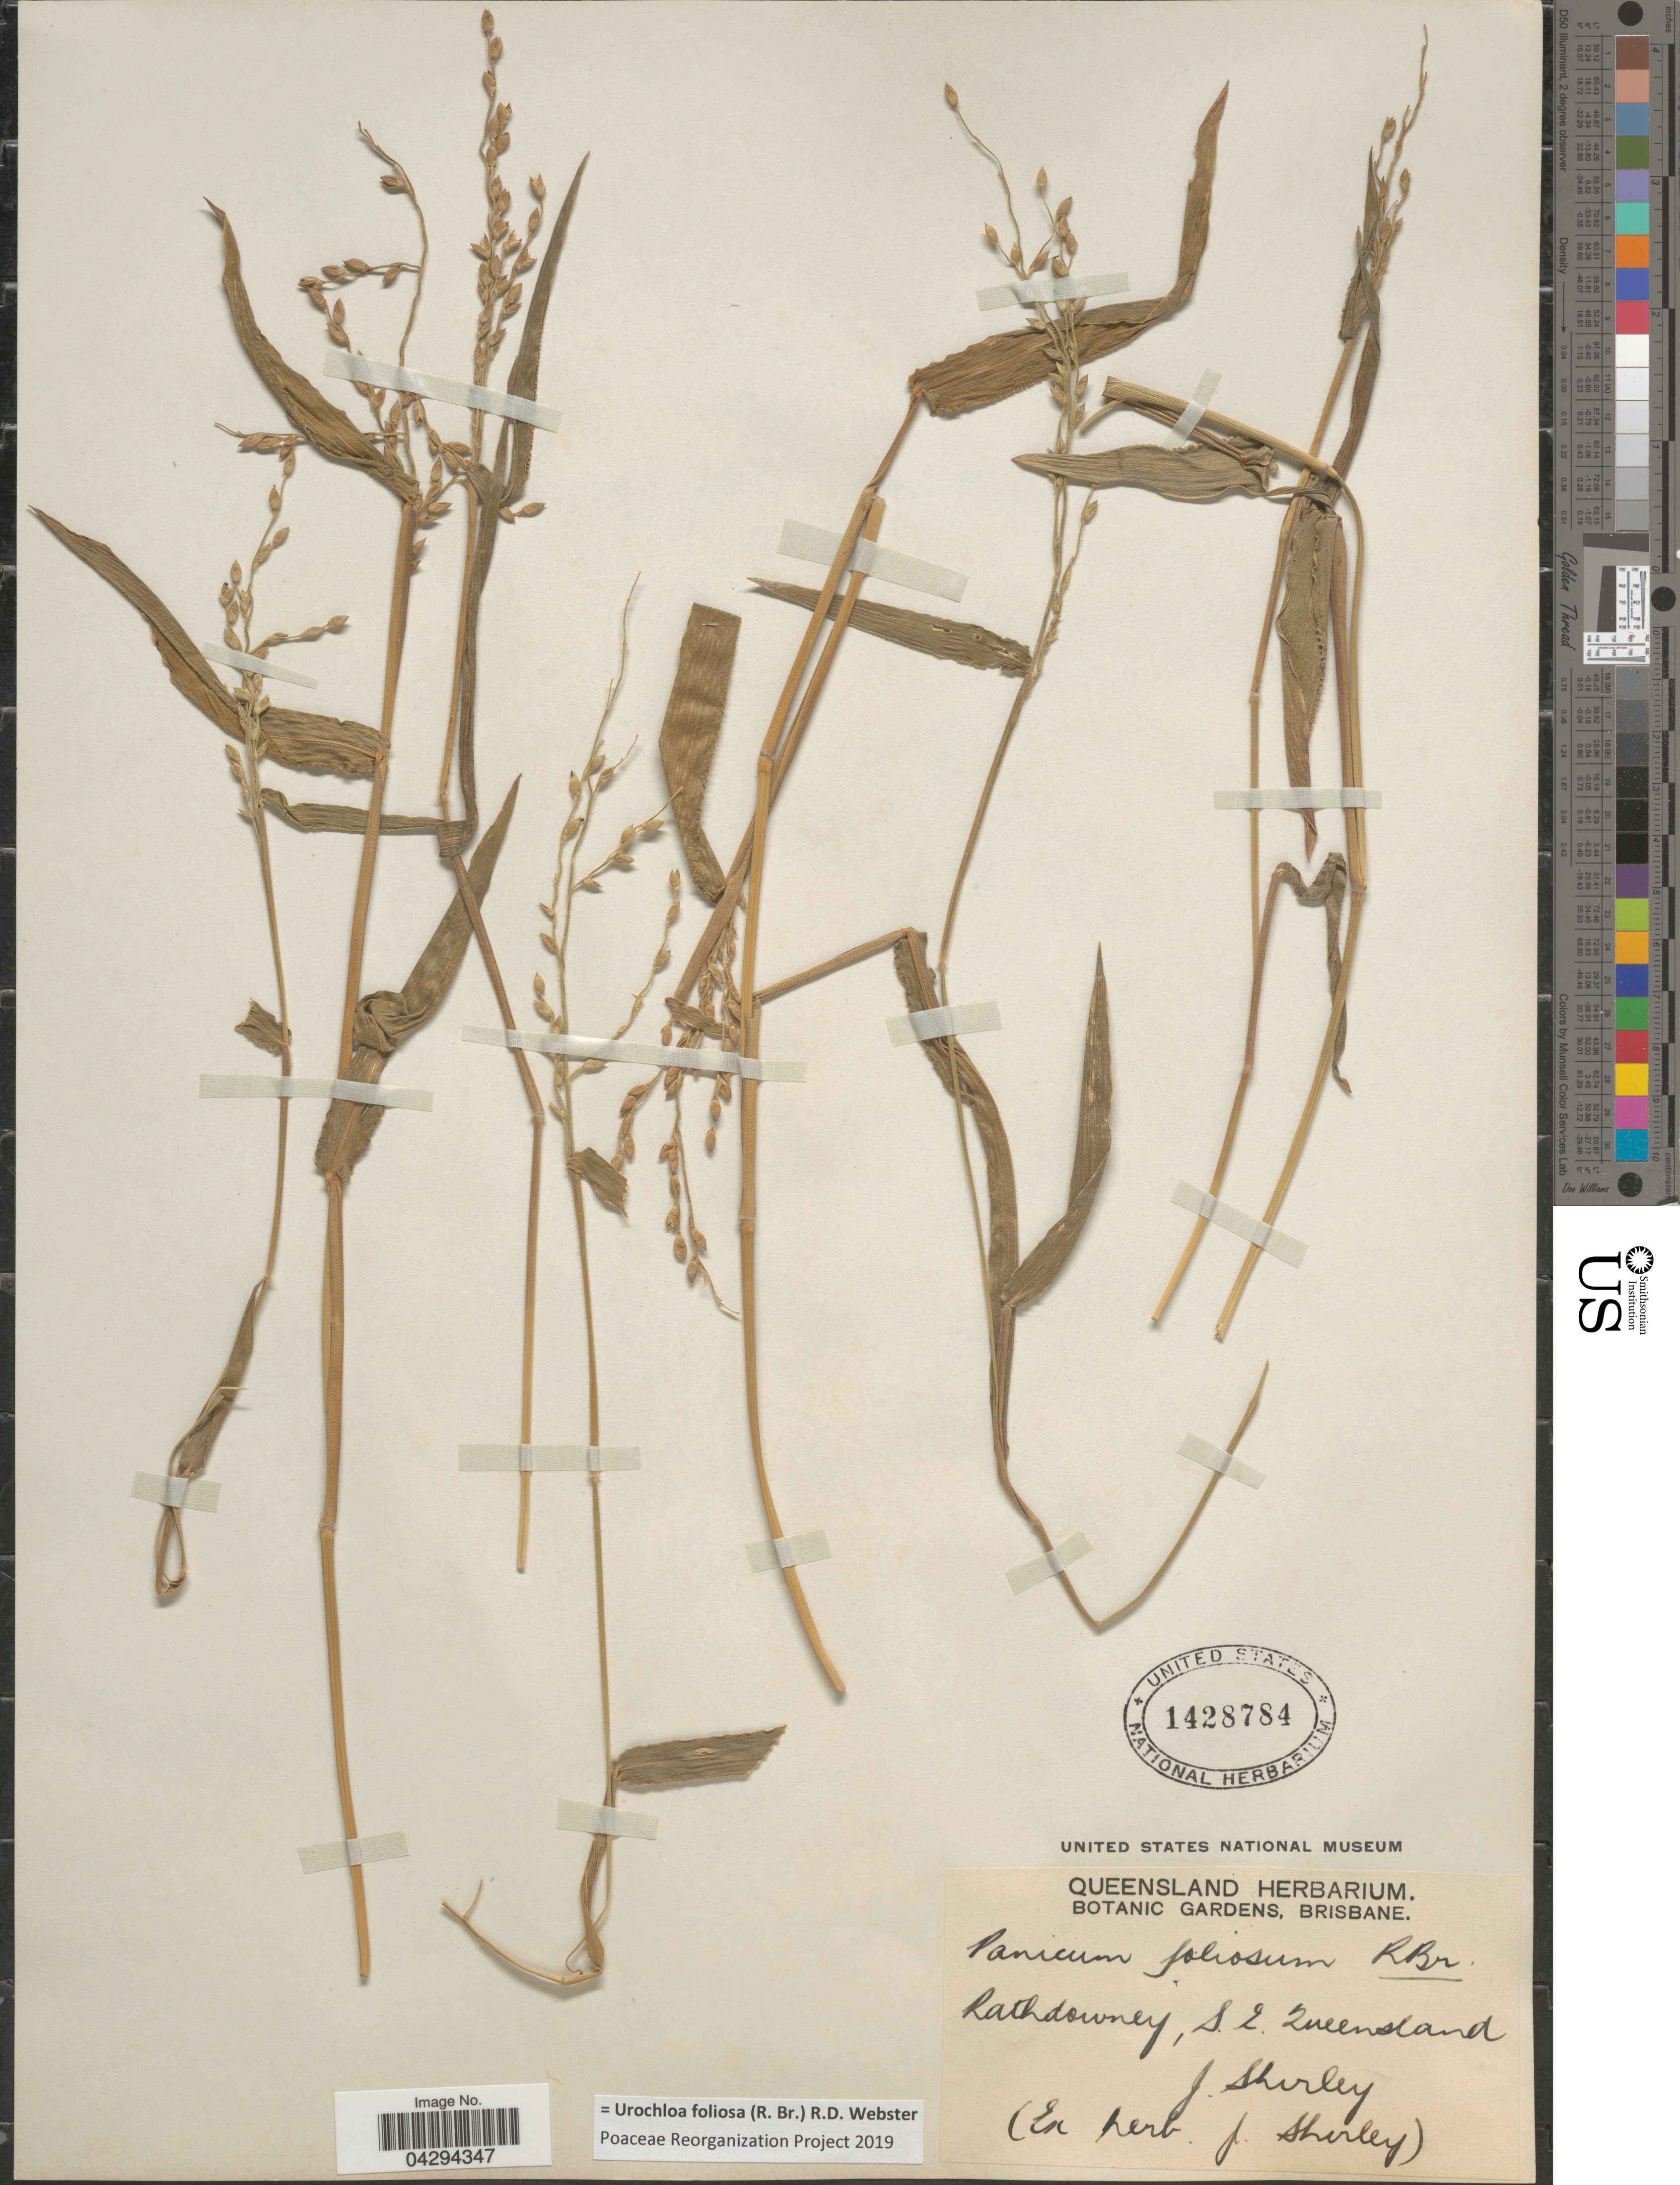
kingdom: Plantae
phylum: Tracheophyta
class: Liliopsida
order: Poales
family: Poaceae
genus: Urochloa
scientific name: Urochloa foliosa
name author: (R. Br.) R.D. Webster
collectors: J. Shirley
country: Australia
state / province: Queensland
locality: Rathdowney, S.E. Queensland.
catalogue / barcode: US 1428784